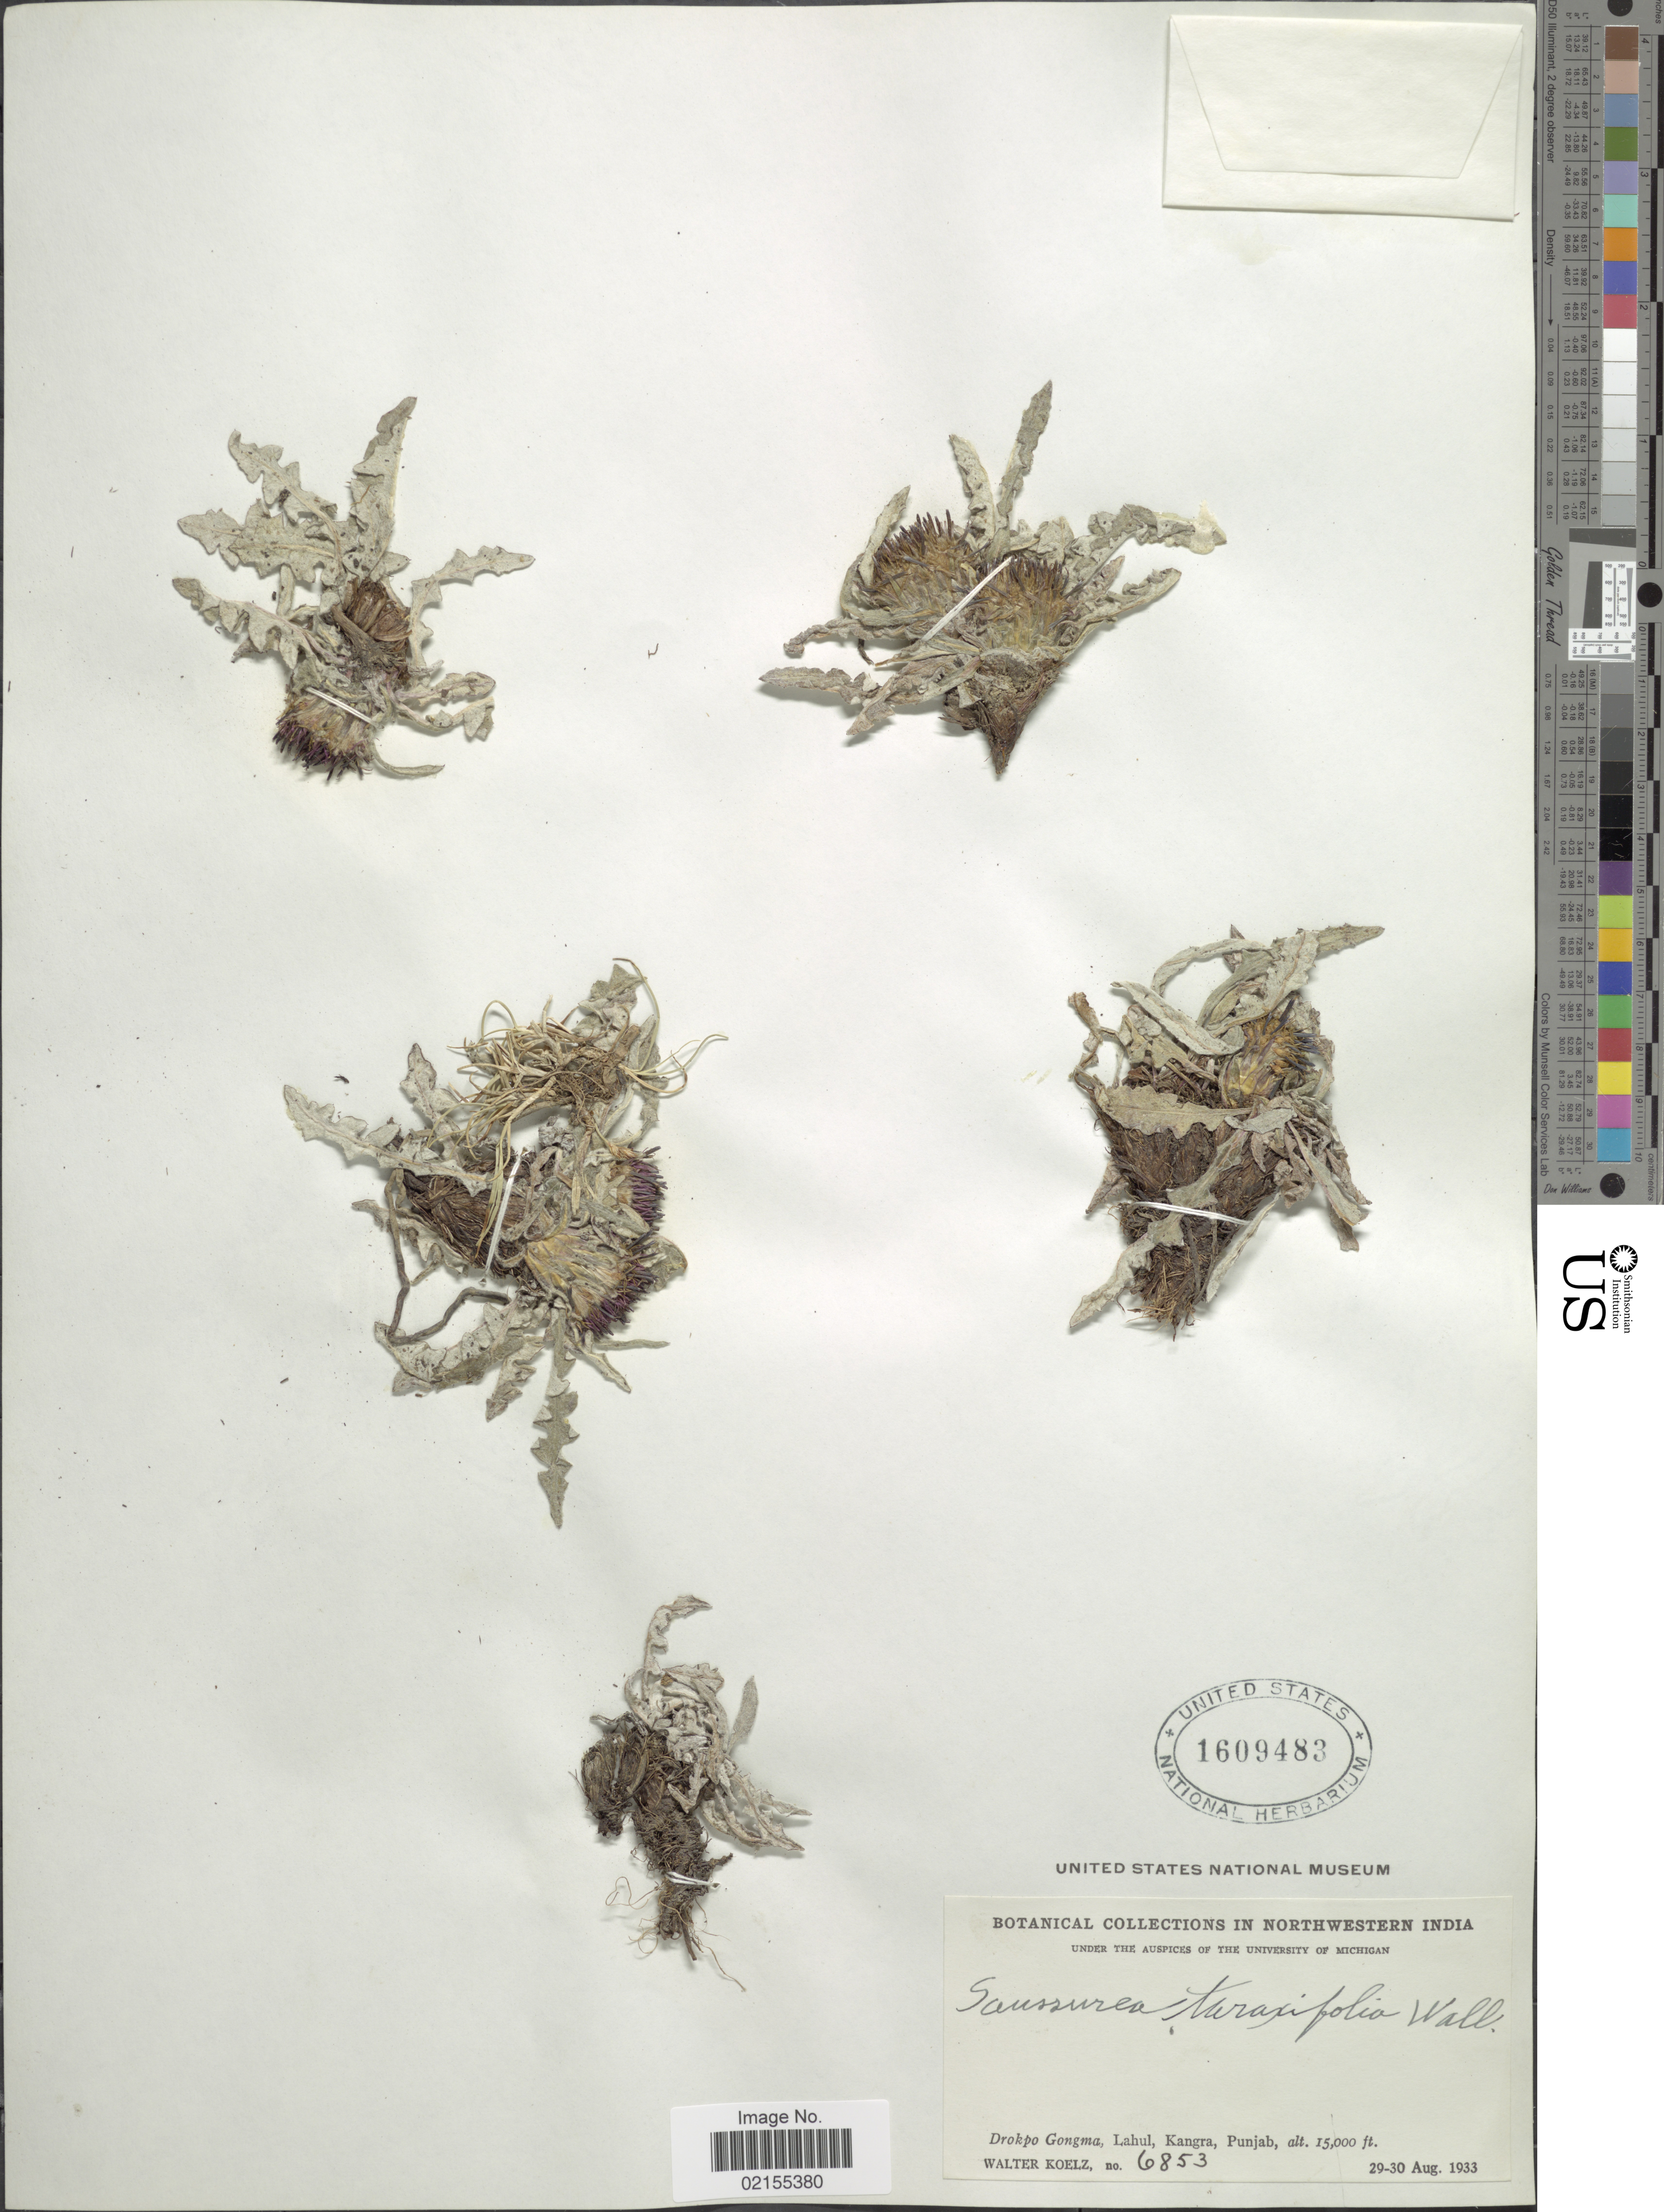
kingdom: Plantae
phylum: Tracheophyta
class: Magnoliopsida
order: Asterales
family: Asteraceae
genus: Saussurea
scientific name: Saussurea andryaloides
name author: (DC.) Sch. Bip.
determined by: Chen, Yousheng S.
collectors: W. N. Koelz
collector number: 6853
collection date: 1933-08-29/1933-08-30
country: India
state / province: Himachal Pradesh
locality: Northwestern India, Drokpo Gongma, Lahul, Kangra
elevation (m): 4572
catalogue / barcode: US 1609483